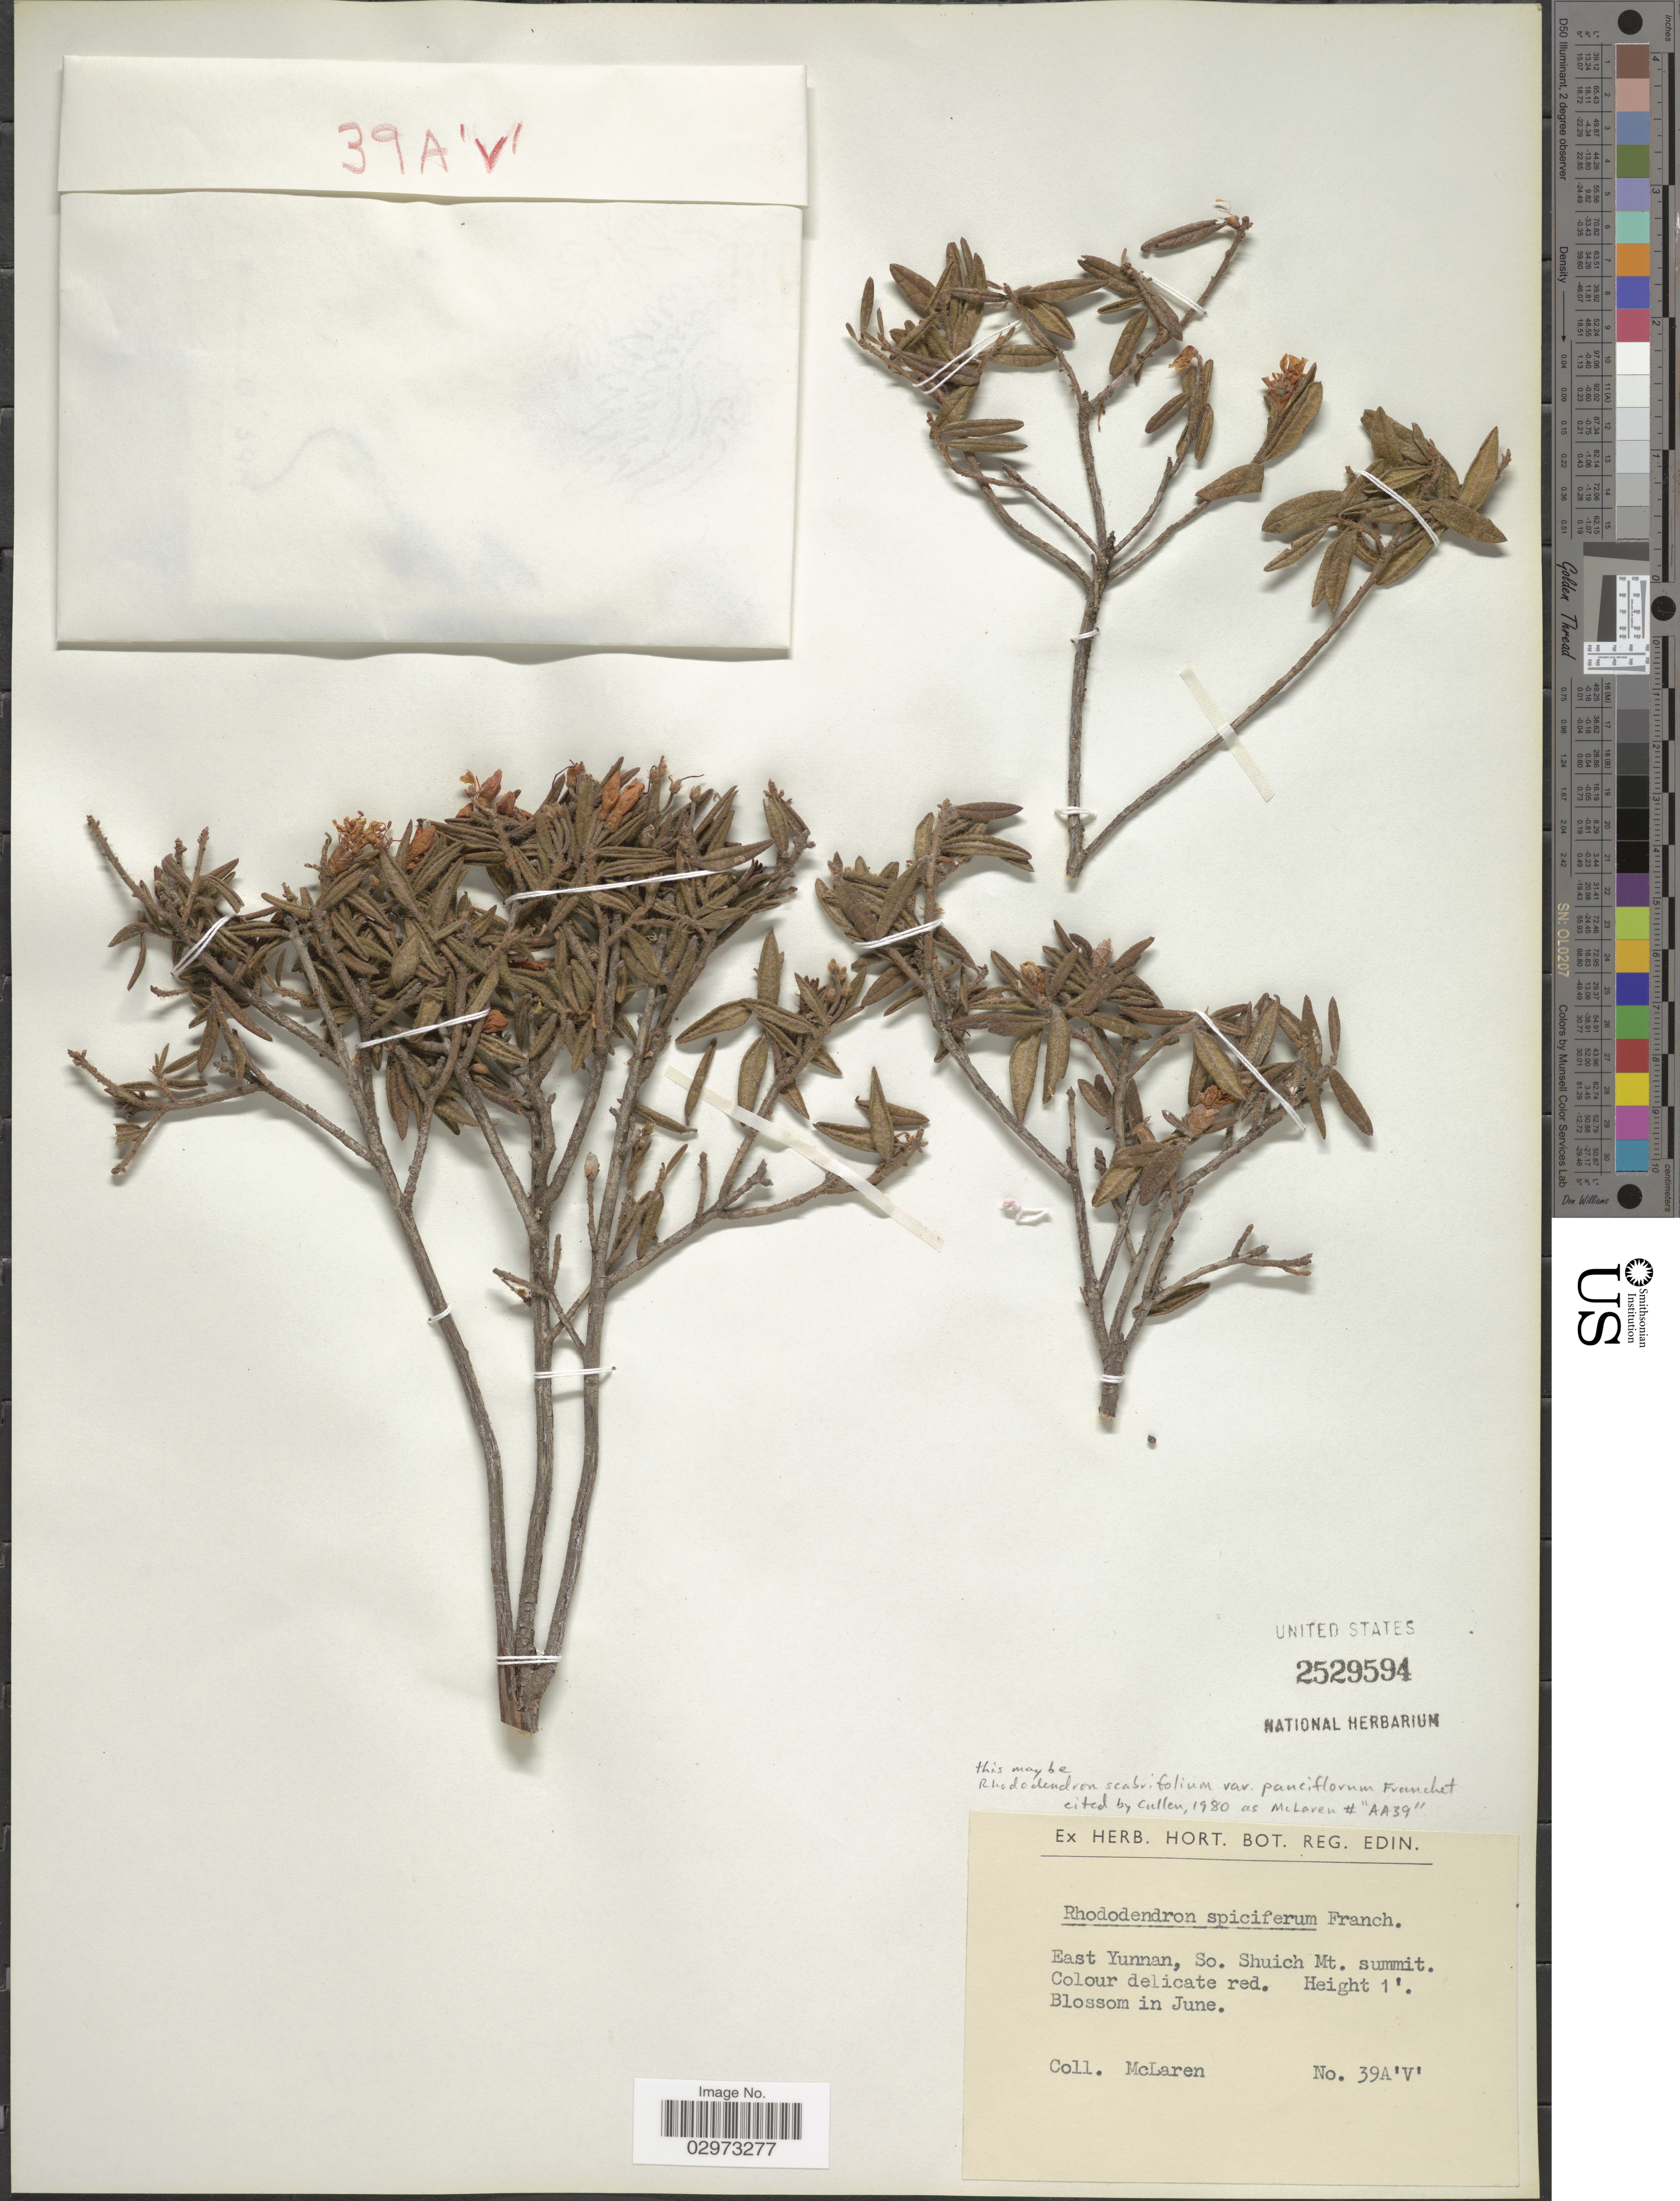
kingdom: Plantae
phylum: Tracheophyta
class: Magnoliopsida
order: Ericales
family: Ericaceae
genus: Rhododendron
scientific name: Rhododendron scabrifolium var. pauciflorum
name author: Franch.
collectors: McLaren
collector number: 39A'V'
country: China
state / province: Yunnan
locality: East Yunnan, So. Shuich Mt. summit.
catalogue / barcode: US 2529594